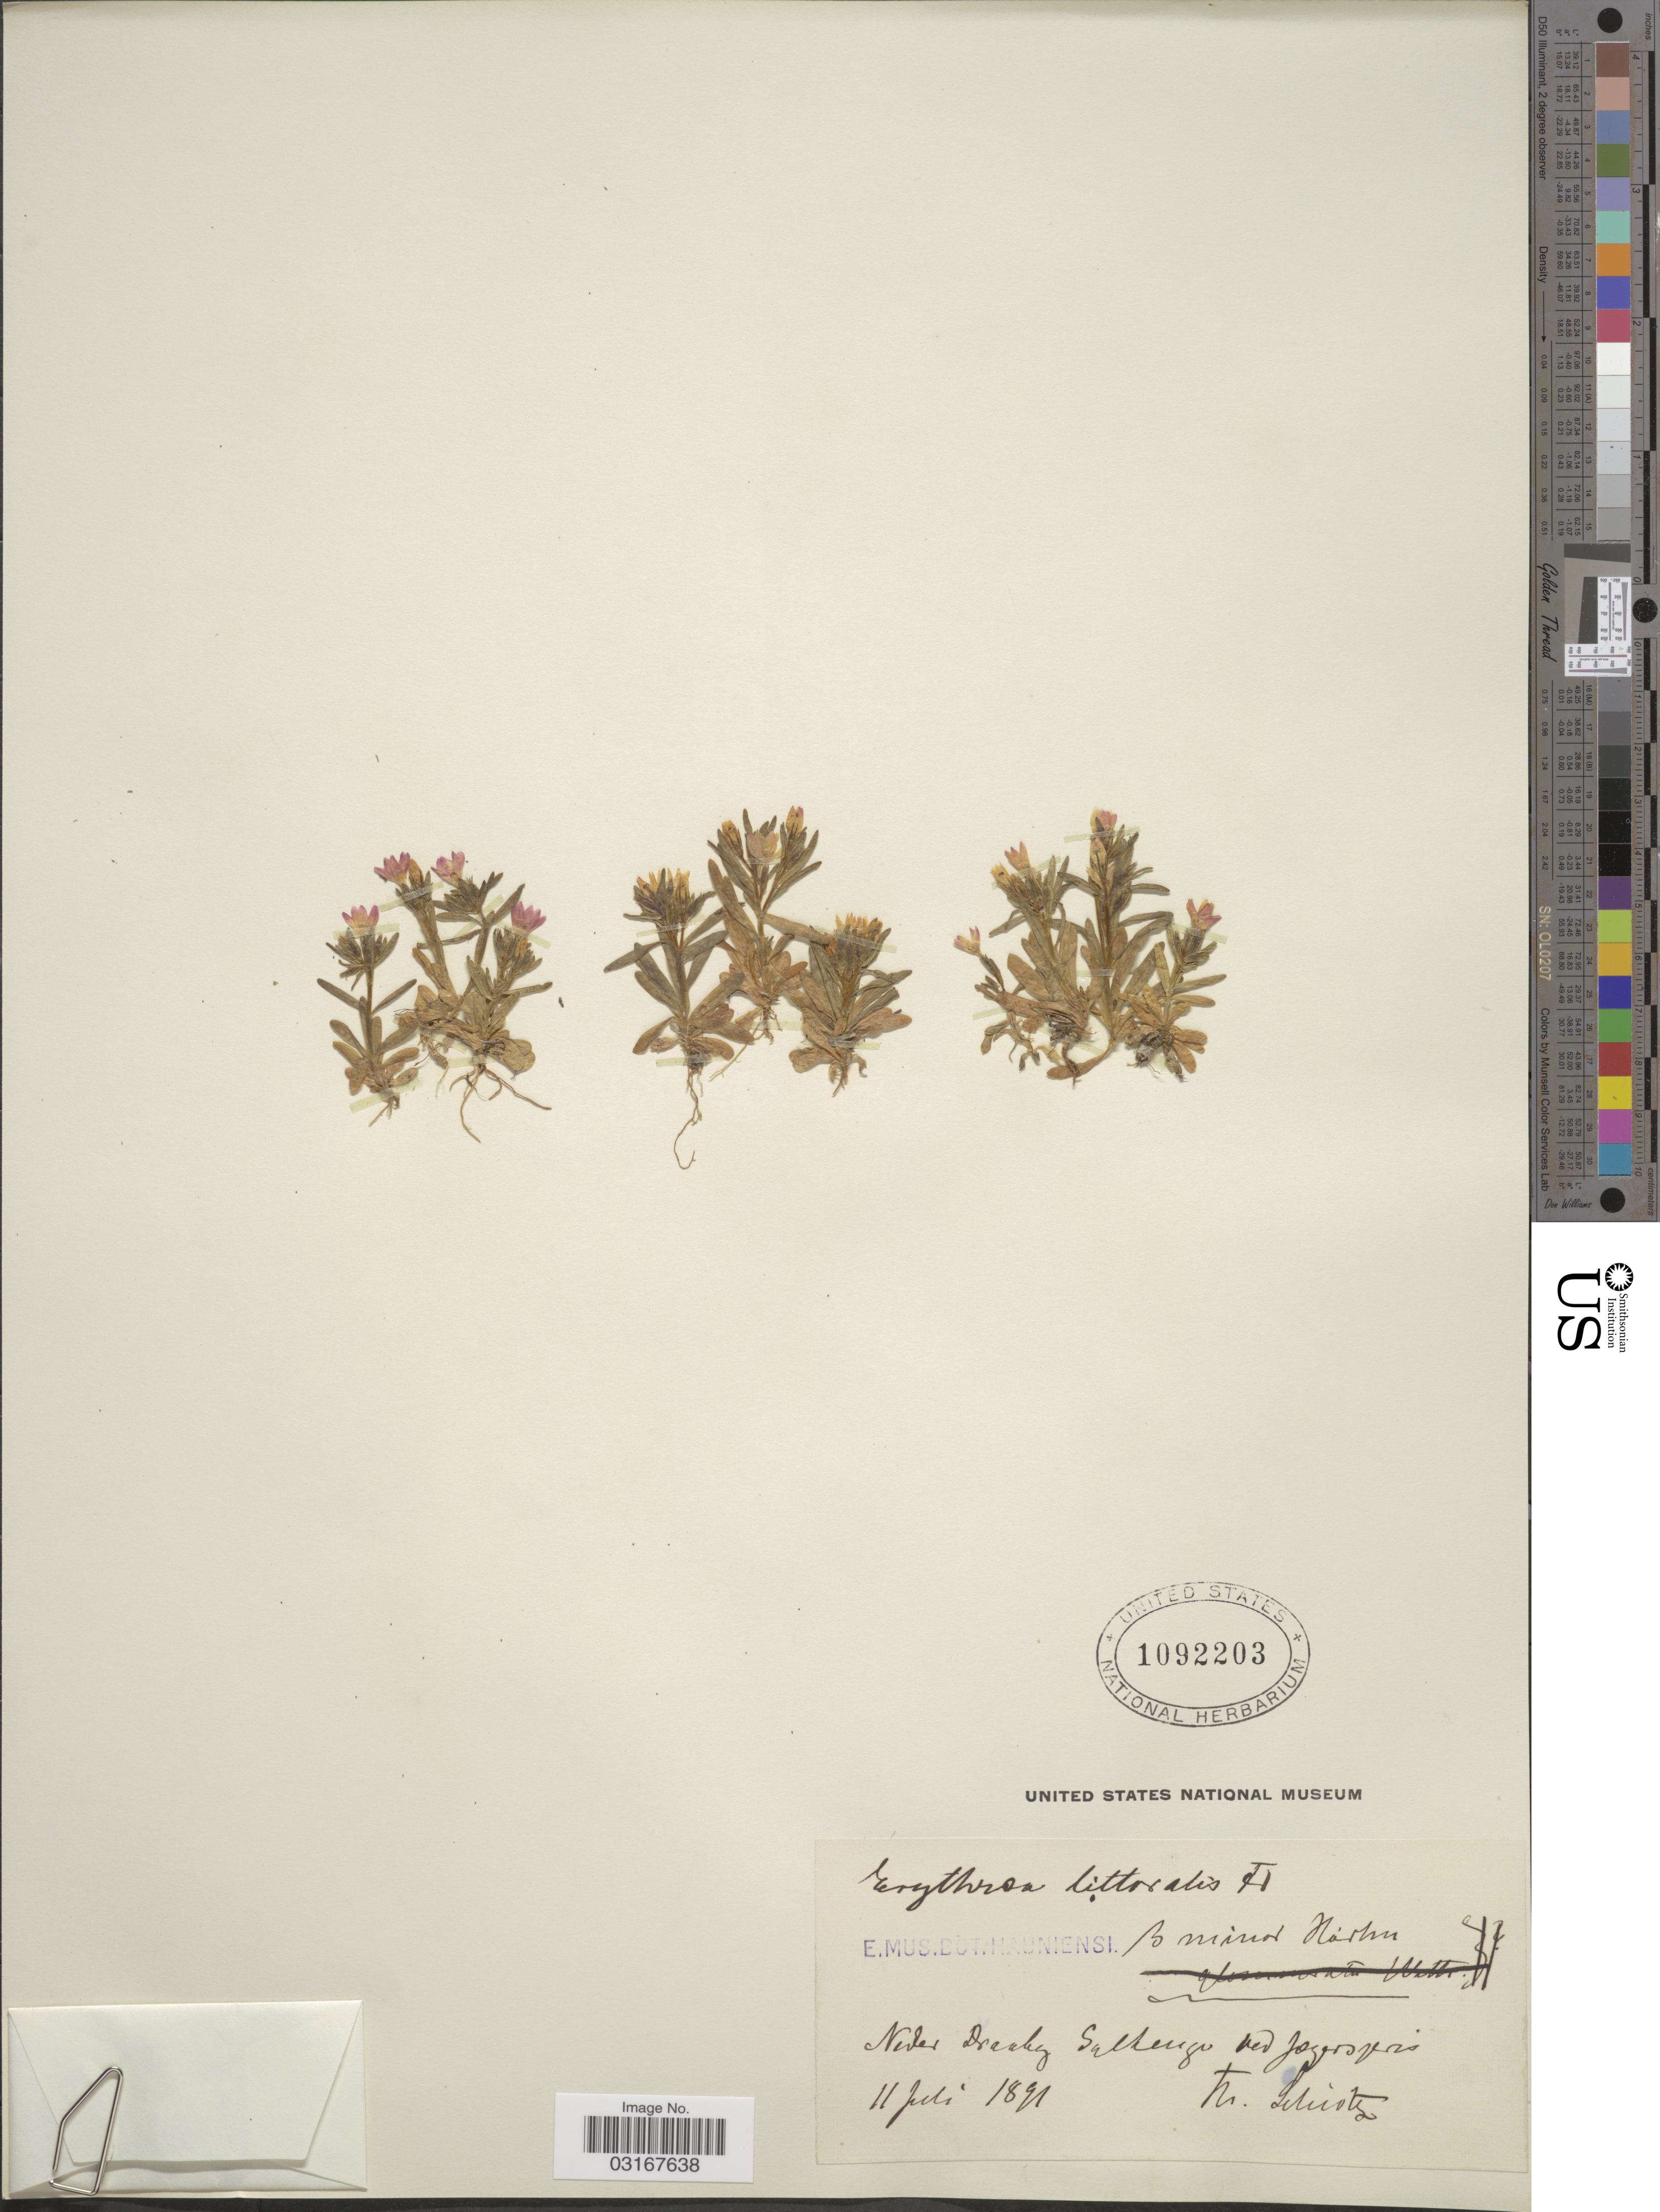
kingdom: Plantae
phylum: Tracheophyta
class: Magnoliopsida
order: Gentianales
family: Gentianaceae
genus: Centaurium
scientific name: Centaurium littorale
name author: (Turner) Gilmour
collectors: T. Schiotz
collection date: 1891-07-11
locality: Neder Draaleg Salhengen ped Jogospris. [interpreted]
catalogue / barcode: US 1092203